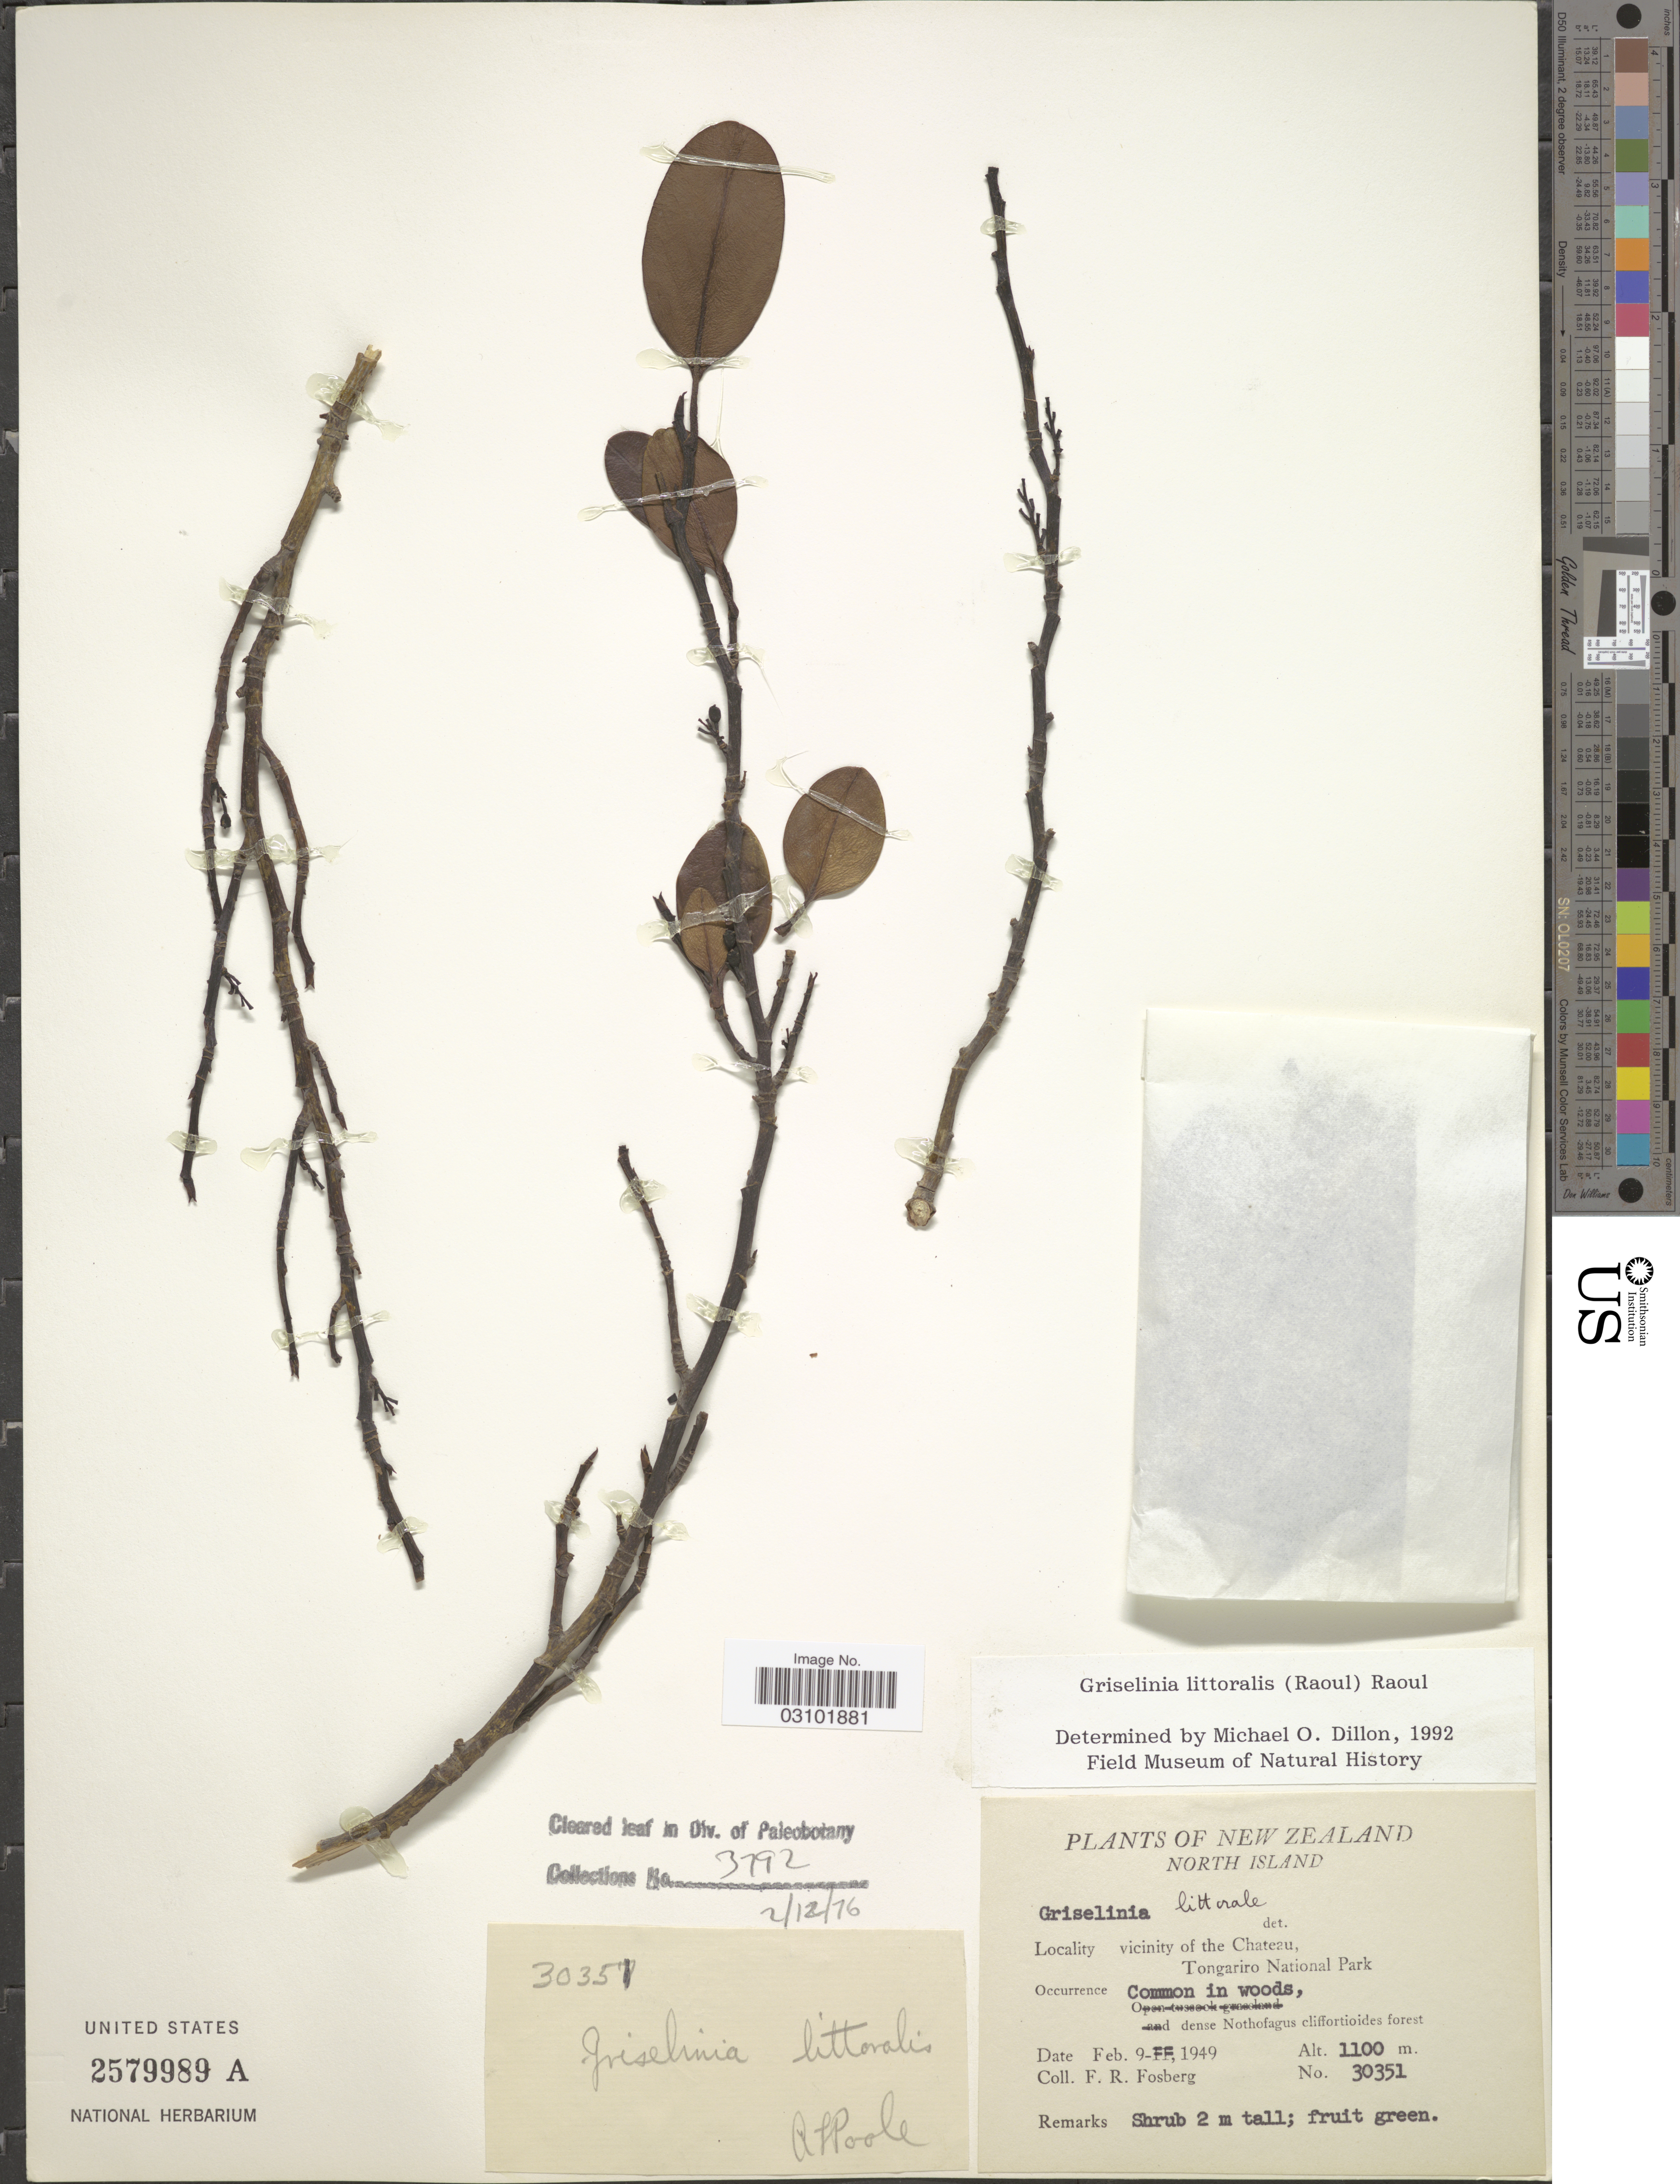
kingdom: Plantae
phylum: Tracheophyta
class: Magnoliopsida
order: Apiales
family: Griseliniaceae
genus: Griselinia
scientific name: Griselinia littoralis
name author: (Raoul) Raoul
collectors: F. R. Fosberg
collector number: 30351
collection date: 1949-02-09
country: New Zealand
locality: North Island, vicinity of the Chateau, Tongariro National Park.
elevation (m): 1100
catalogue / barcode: US 2579989A